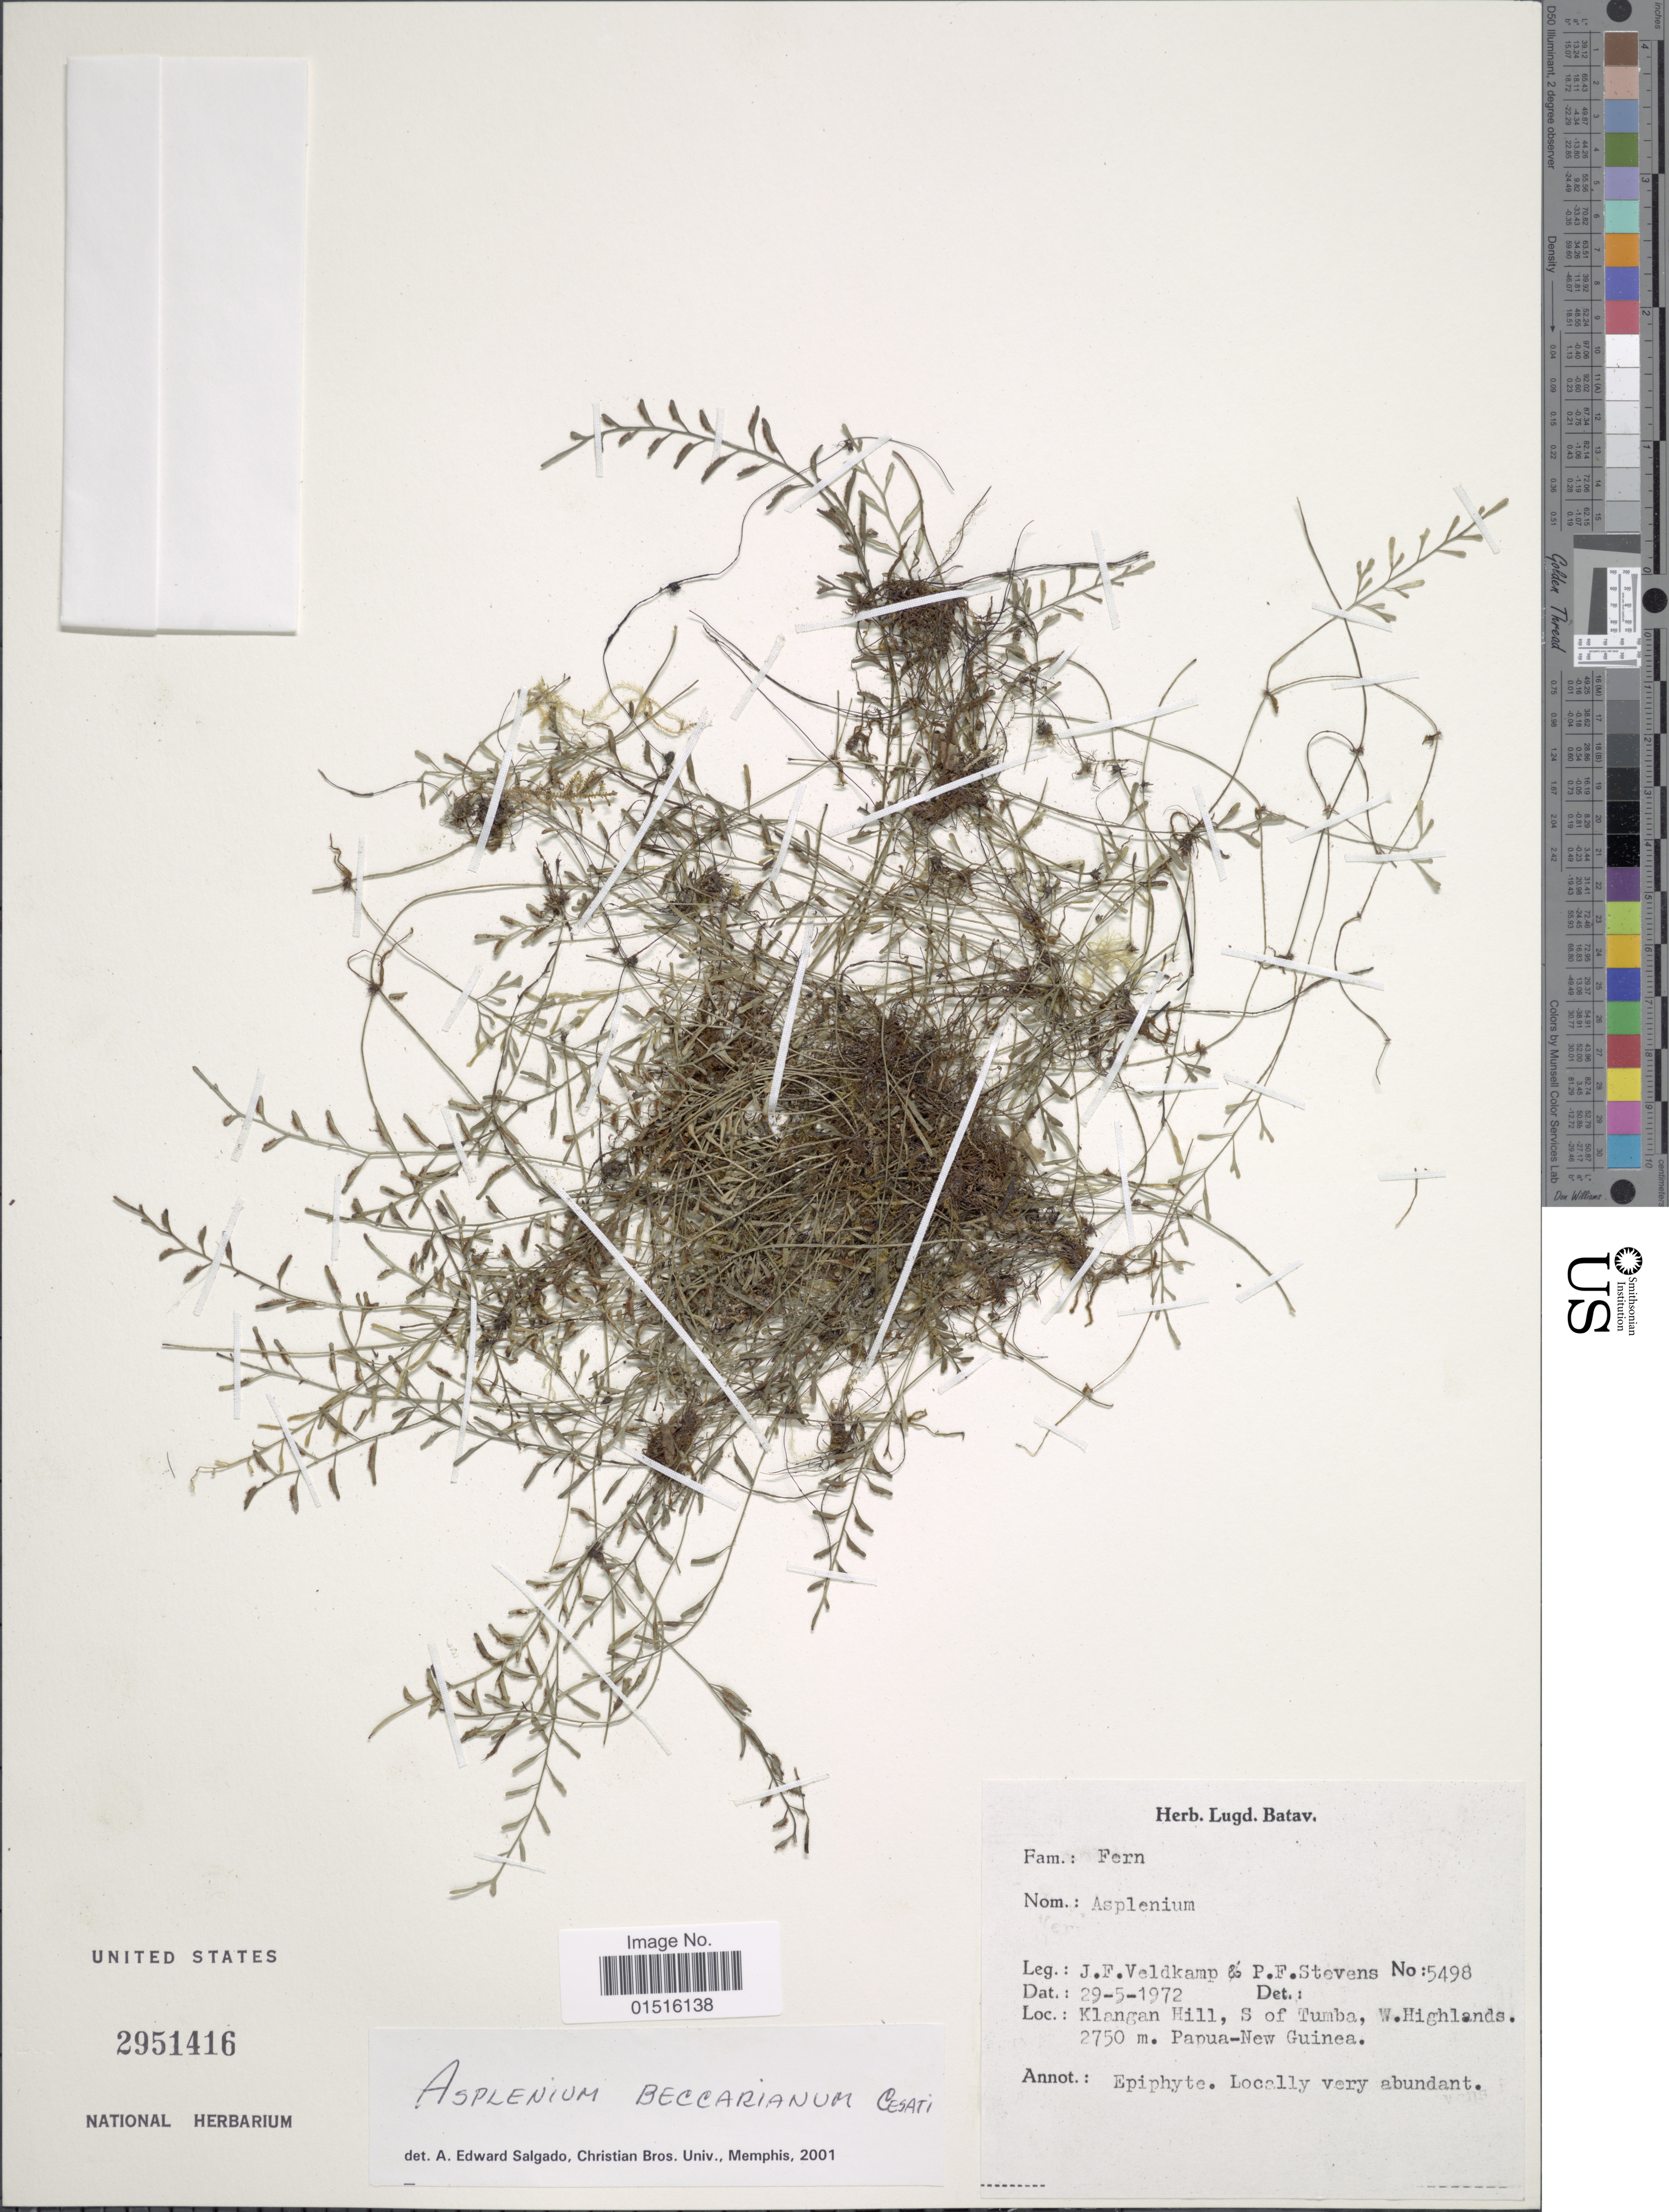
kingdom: Plantae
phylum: Tracheophyta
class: Polypodiopsida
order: Polypodiales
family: Aspleniaceae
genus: Asplenium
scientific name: Asplenium beccarianum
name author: Ces.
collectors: J. F. Veldkamp & P. F. Stevens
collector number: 5498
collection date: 1972-05-29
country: Papua New Guinea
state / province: Western Highlands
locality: Klanghan Hills, S. of Tumba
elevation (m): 2750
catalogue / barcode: US 2951416